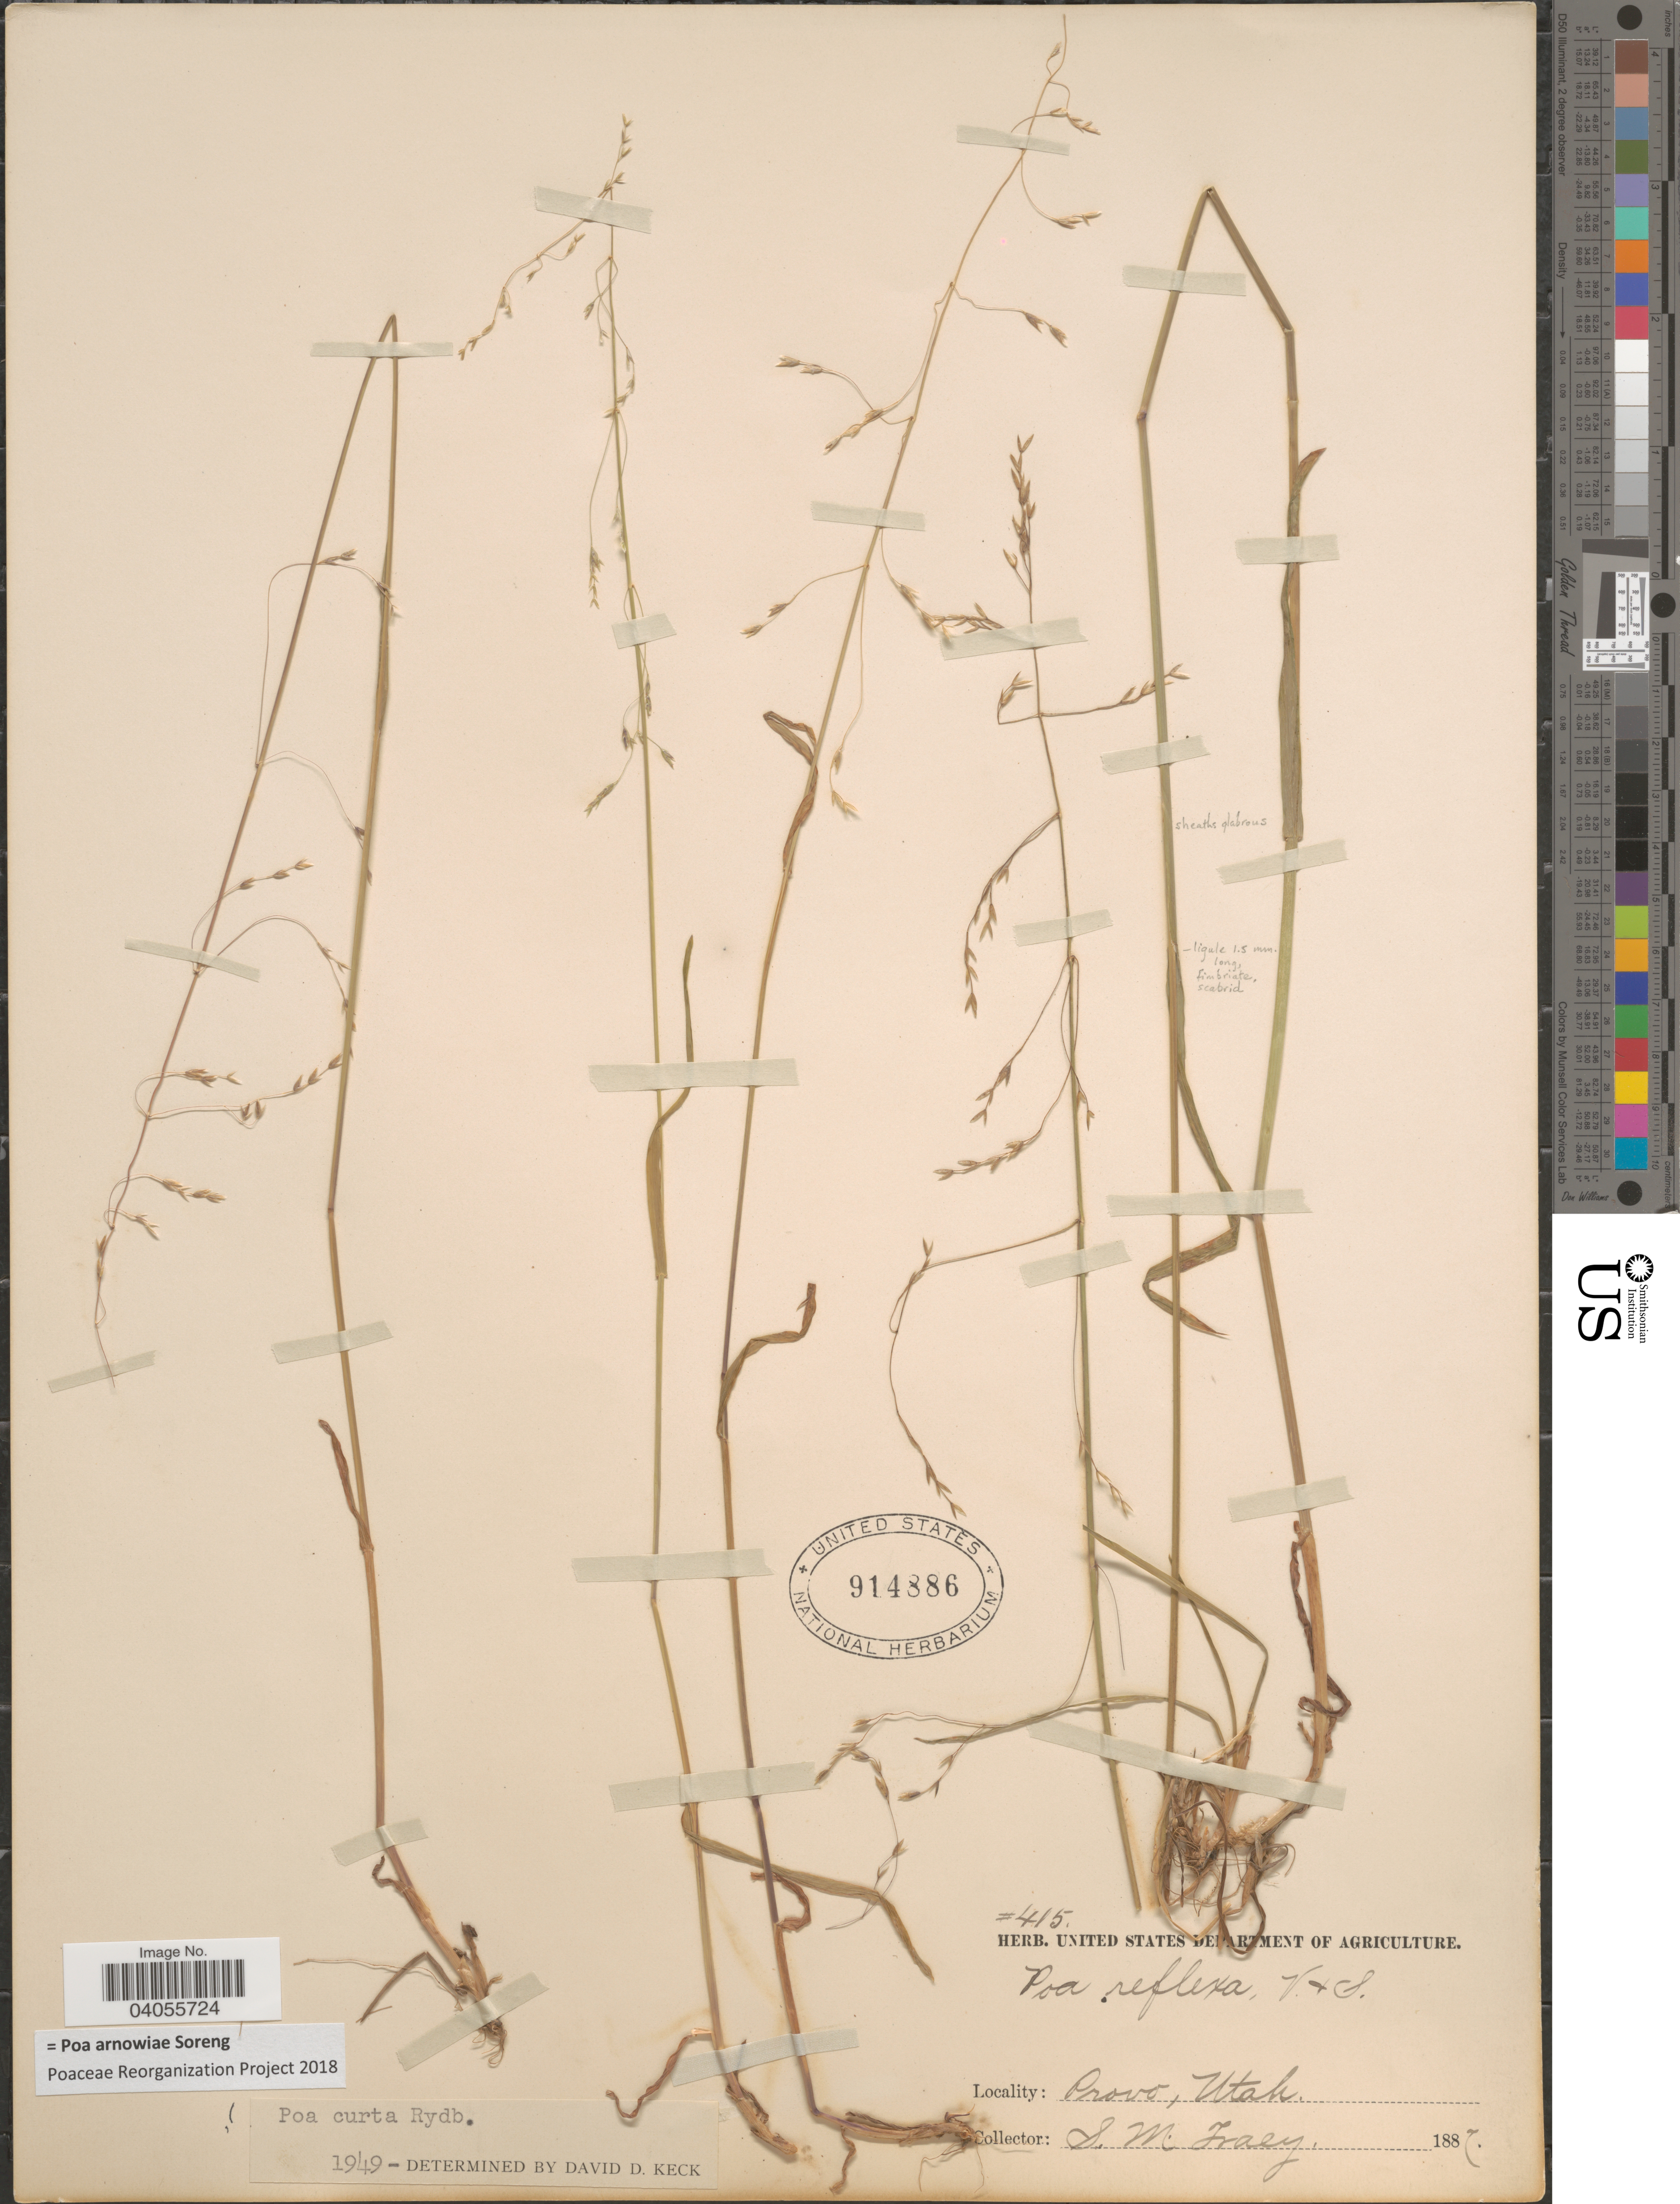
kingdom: Plantae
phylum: Tracheophyta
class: Liliopsida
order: Poales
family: Poaceae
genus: Poa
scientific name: Poa arnowiae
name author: Soreng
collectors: S. M. Tracy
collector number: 415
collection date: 1887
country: United States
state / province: Utah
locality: Provo.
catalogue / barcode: US 914886